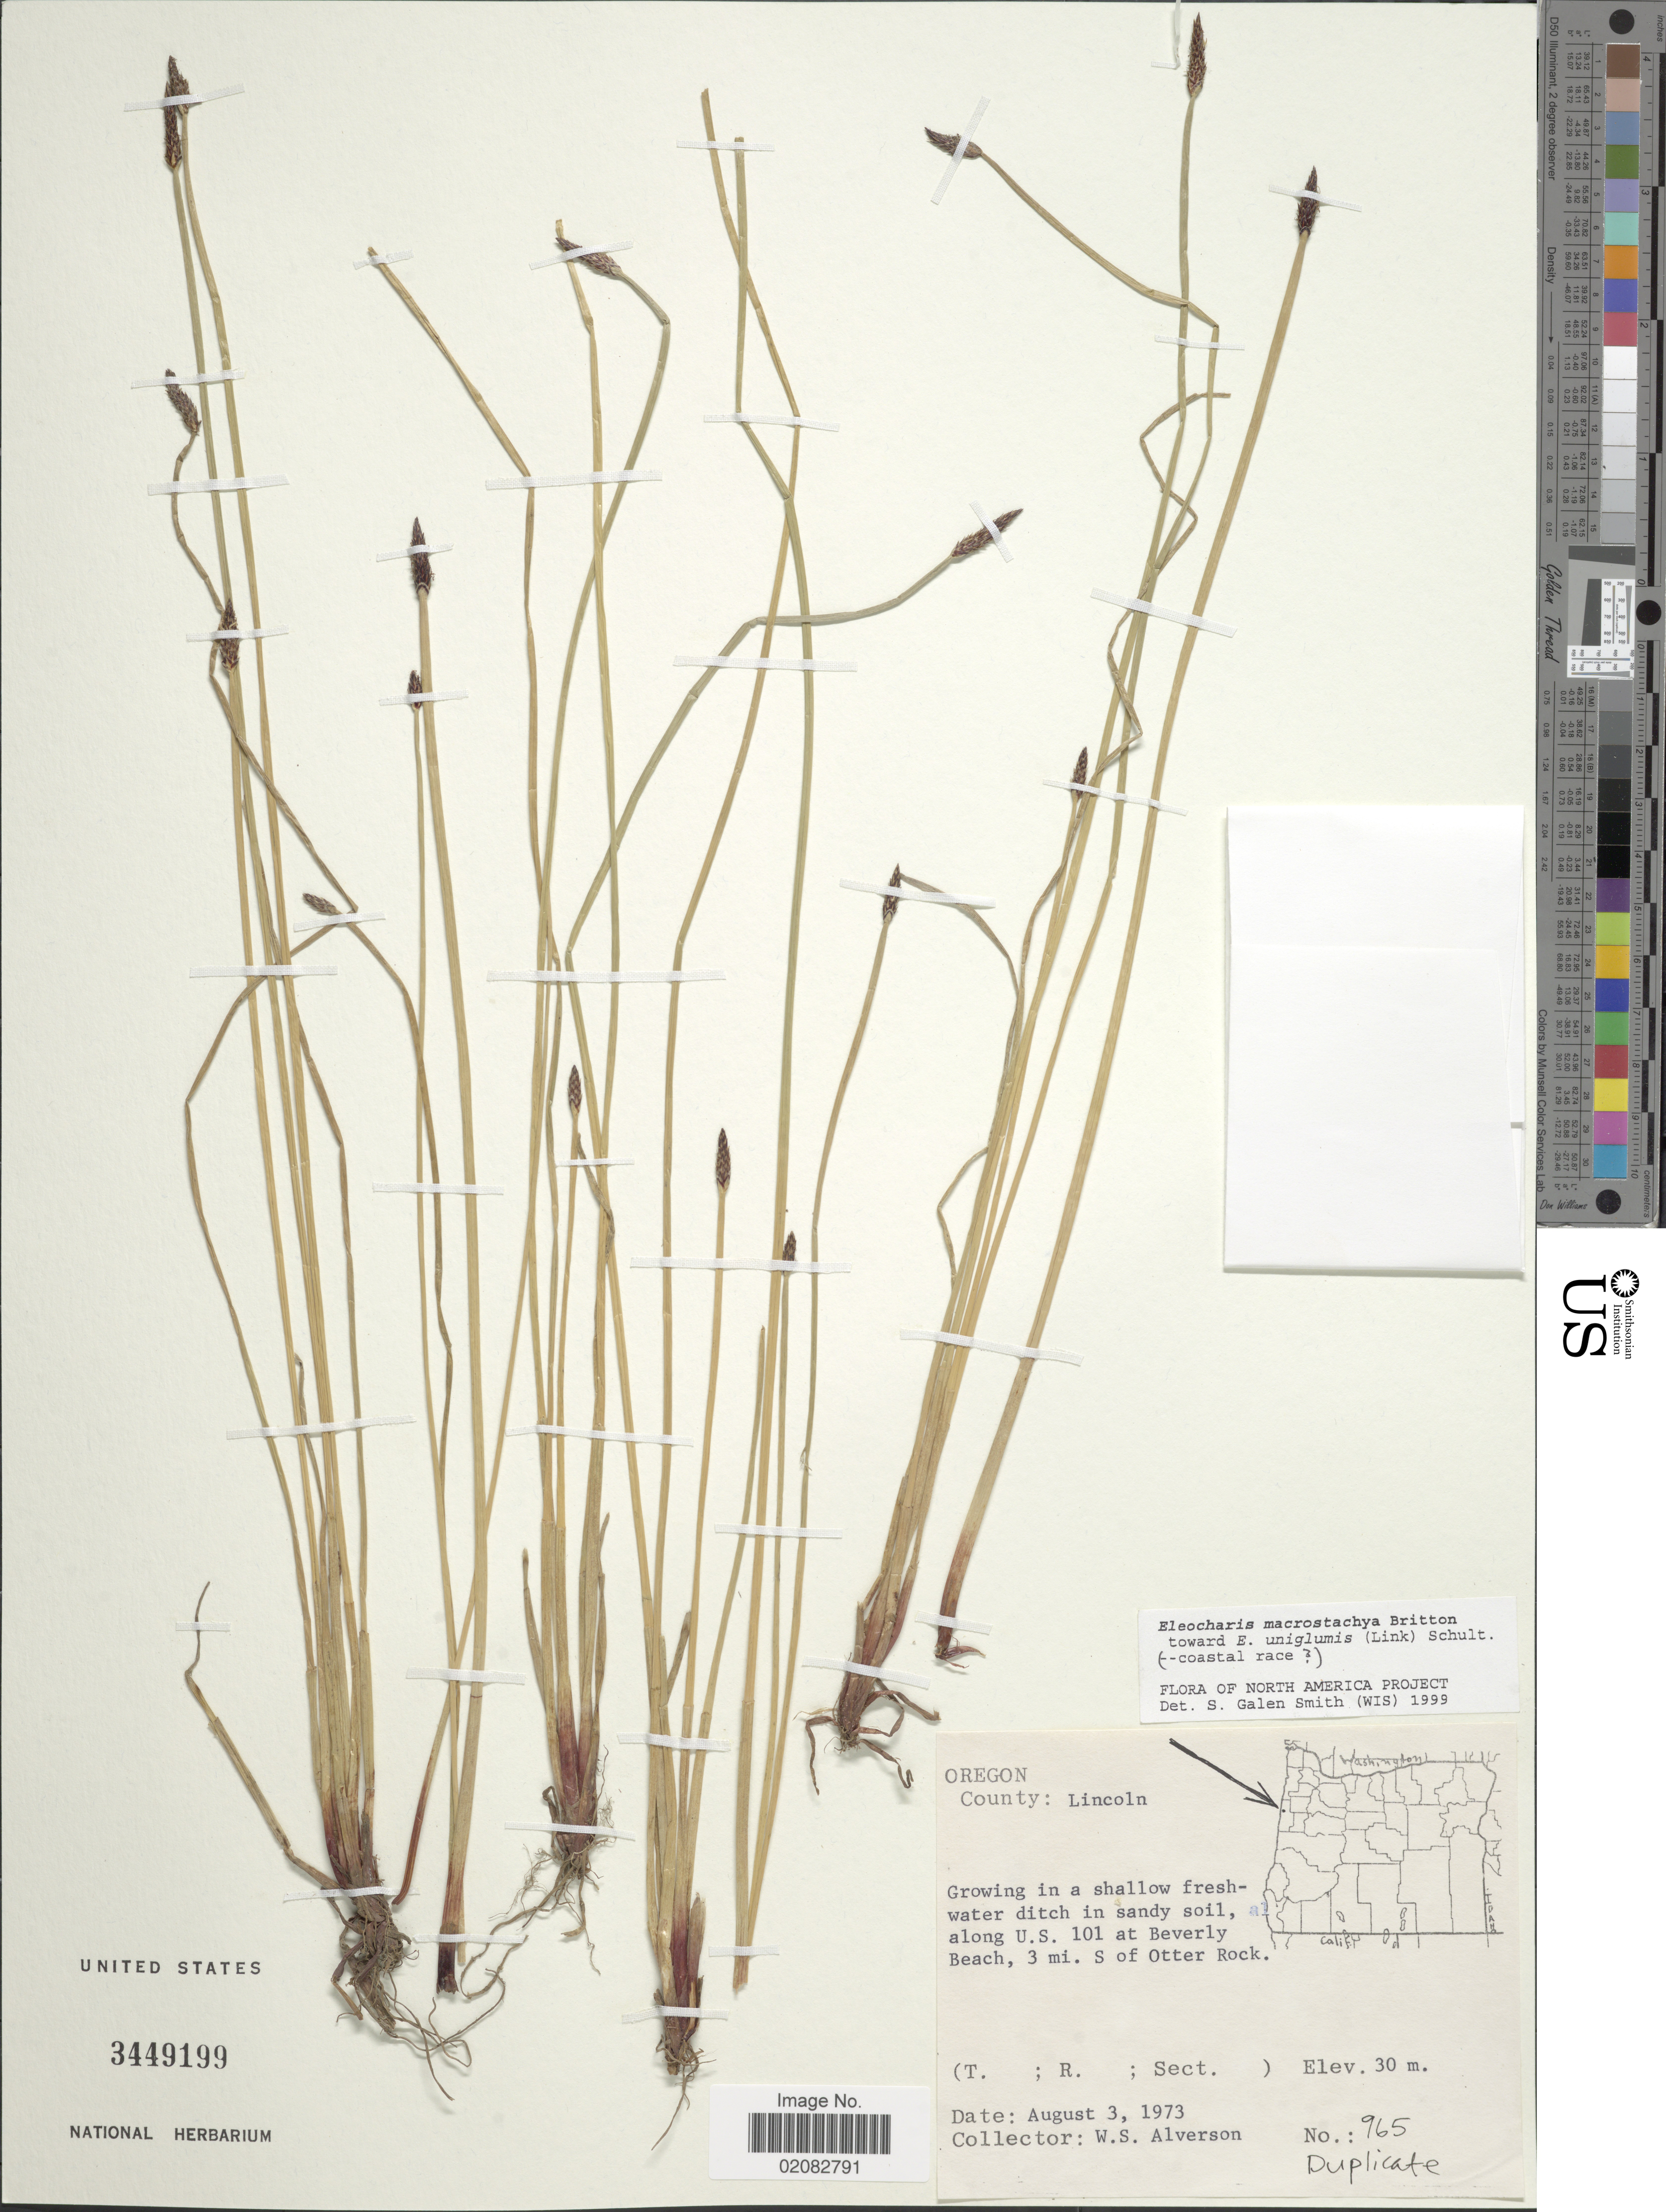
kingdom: Plantae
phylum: Tracheophyta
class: Liliopsida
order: Poales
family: Cyperaceae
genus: Eleocharis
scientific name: Eleocharis macrostachya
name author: Britton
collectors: W. S. Alverson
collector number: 965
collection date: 1973-08-03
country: United States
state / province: Oregon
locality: County: Lincoln, along U.S. 101 at Beverly Beach, 3 mi. S of Otter Rock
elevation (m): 30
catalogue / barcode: US 3449199